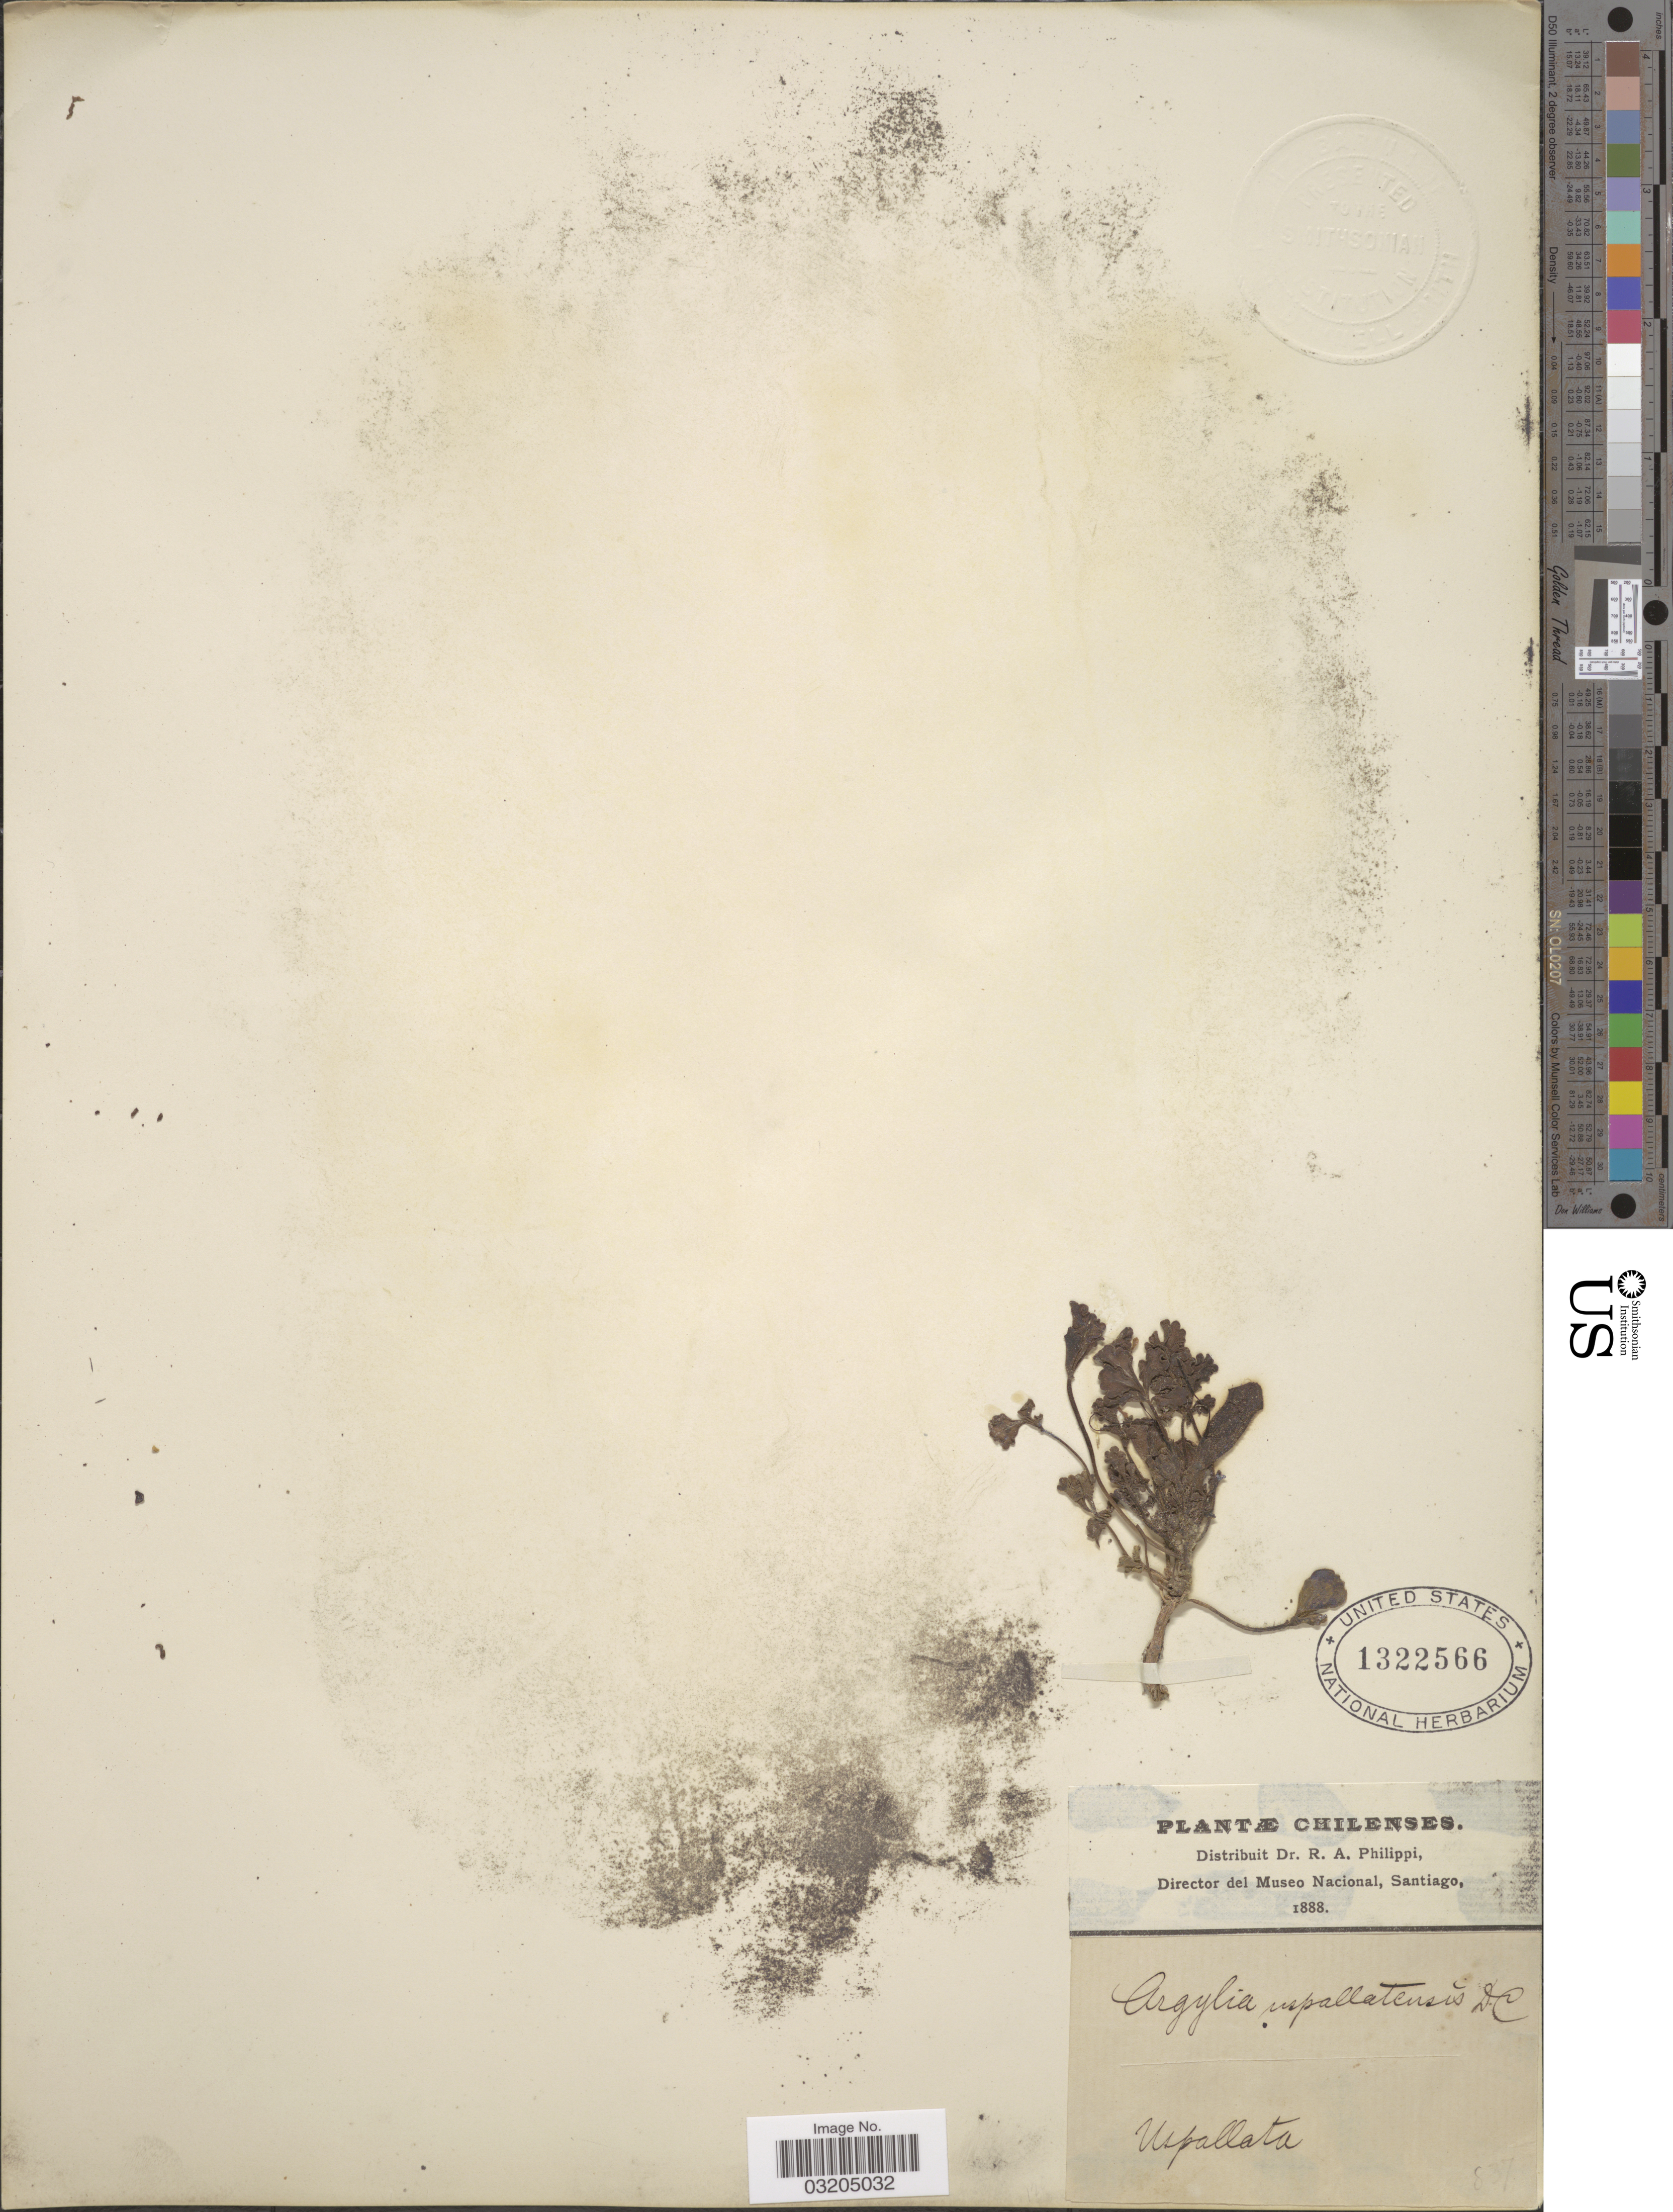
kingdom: Plantae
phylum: Tracheophyta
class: Magnoliopsida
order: Lamiales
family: Bignoniaceae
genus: Argylia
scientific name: Argylia uspallatensis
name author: A. DC.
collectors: ex. herb. R.A. Philippi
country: Argentina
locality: Uspallata.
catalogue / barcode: US 1322566